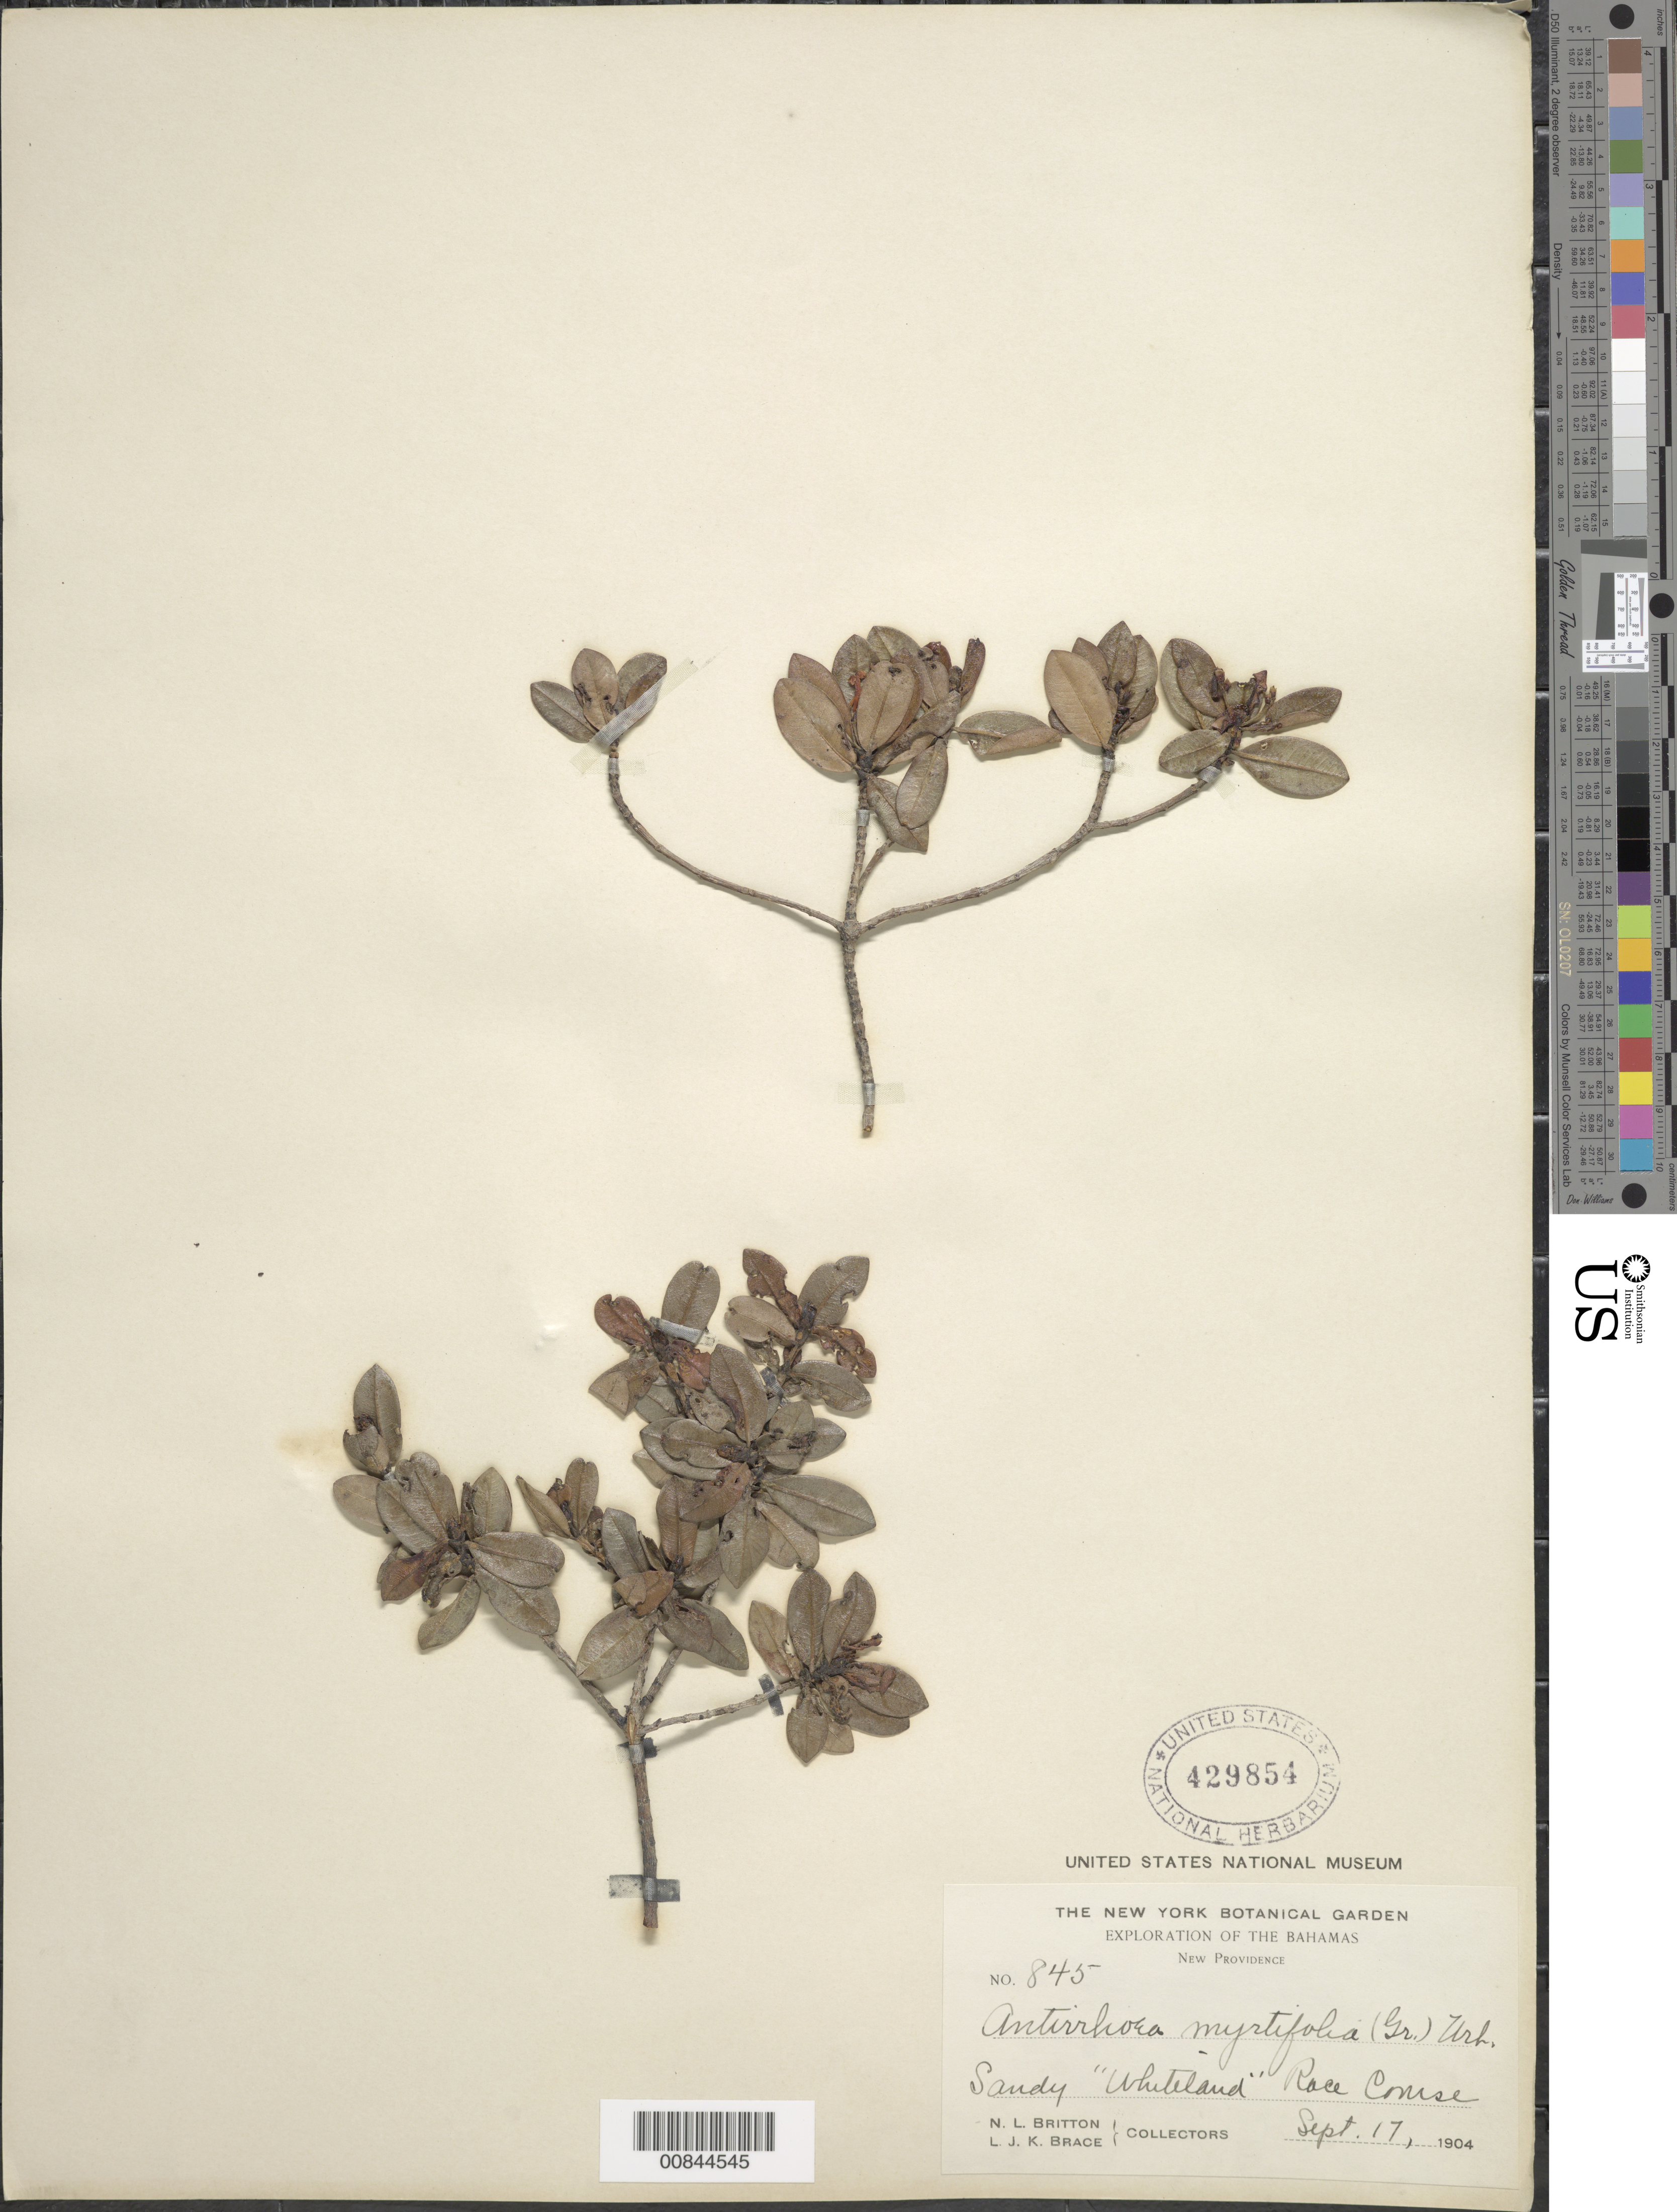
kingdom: Plantae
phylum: Tracheophyta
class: Magnoliopsida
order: Gentianales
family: Rubiaceae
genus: Stenostomum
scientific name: Stenostomum myrtifolium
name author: Griseb.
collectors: N. Britton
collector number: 845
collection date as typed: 17 Sep 1904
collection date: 1904-09-17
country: Bahamas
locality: New Providence. "Whiteland" Race Course.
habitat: Sandy area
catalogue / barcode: US 429854